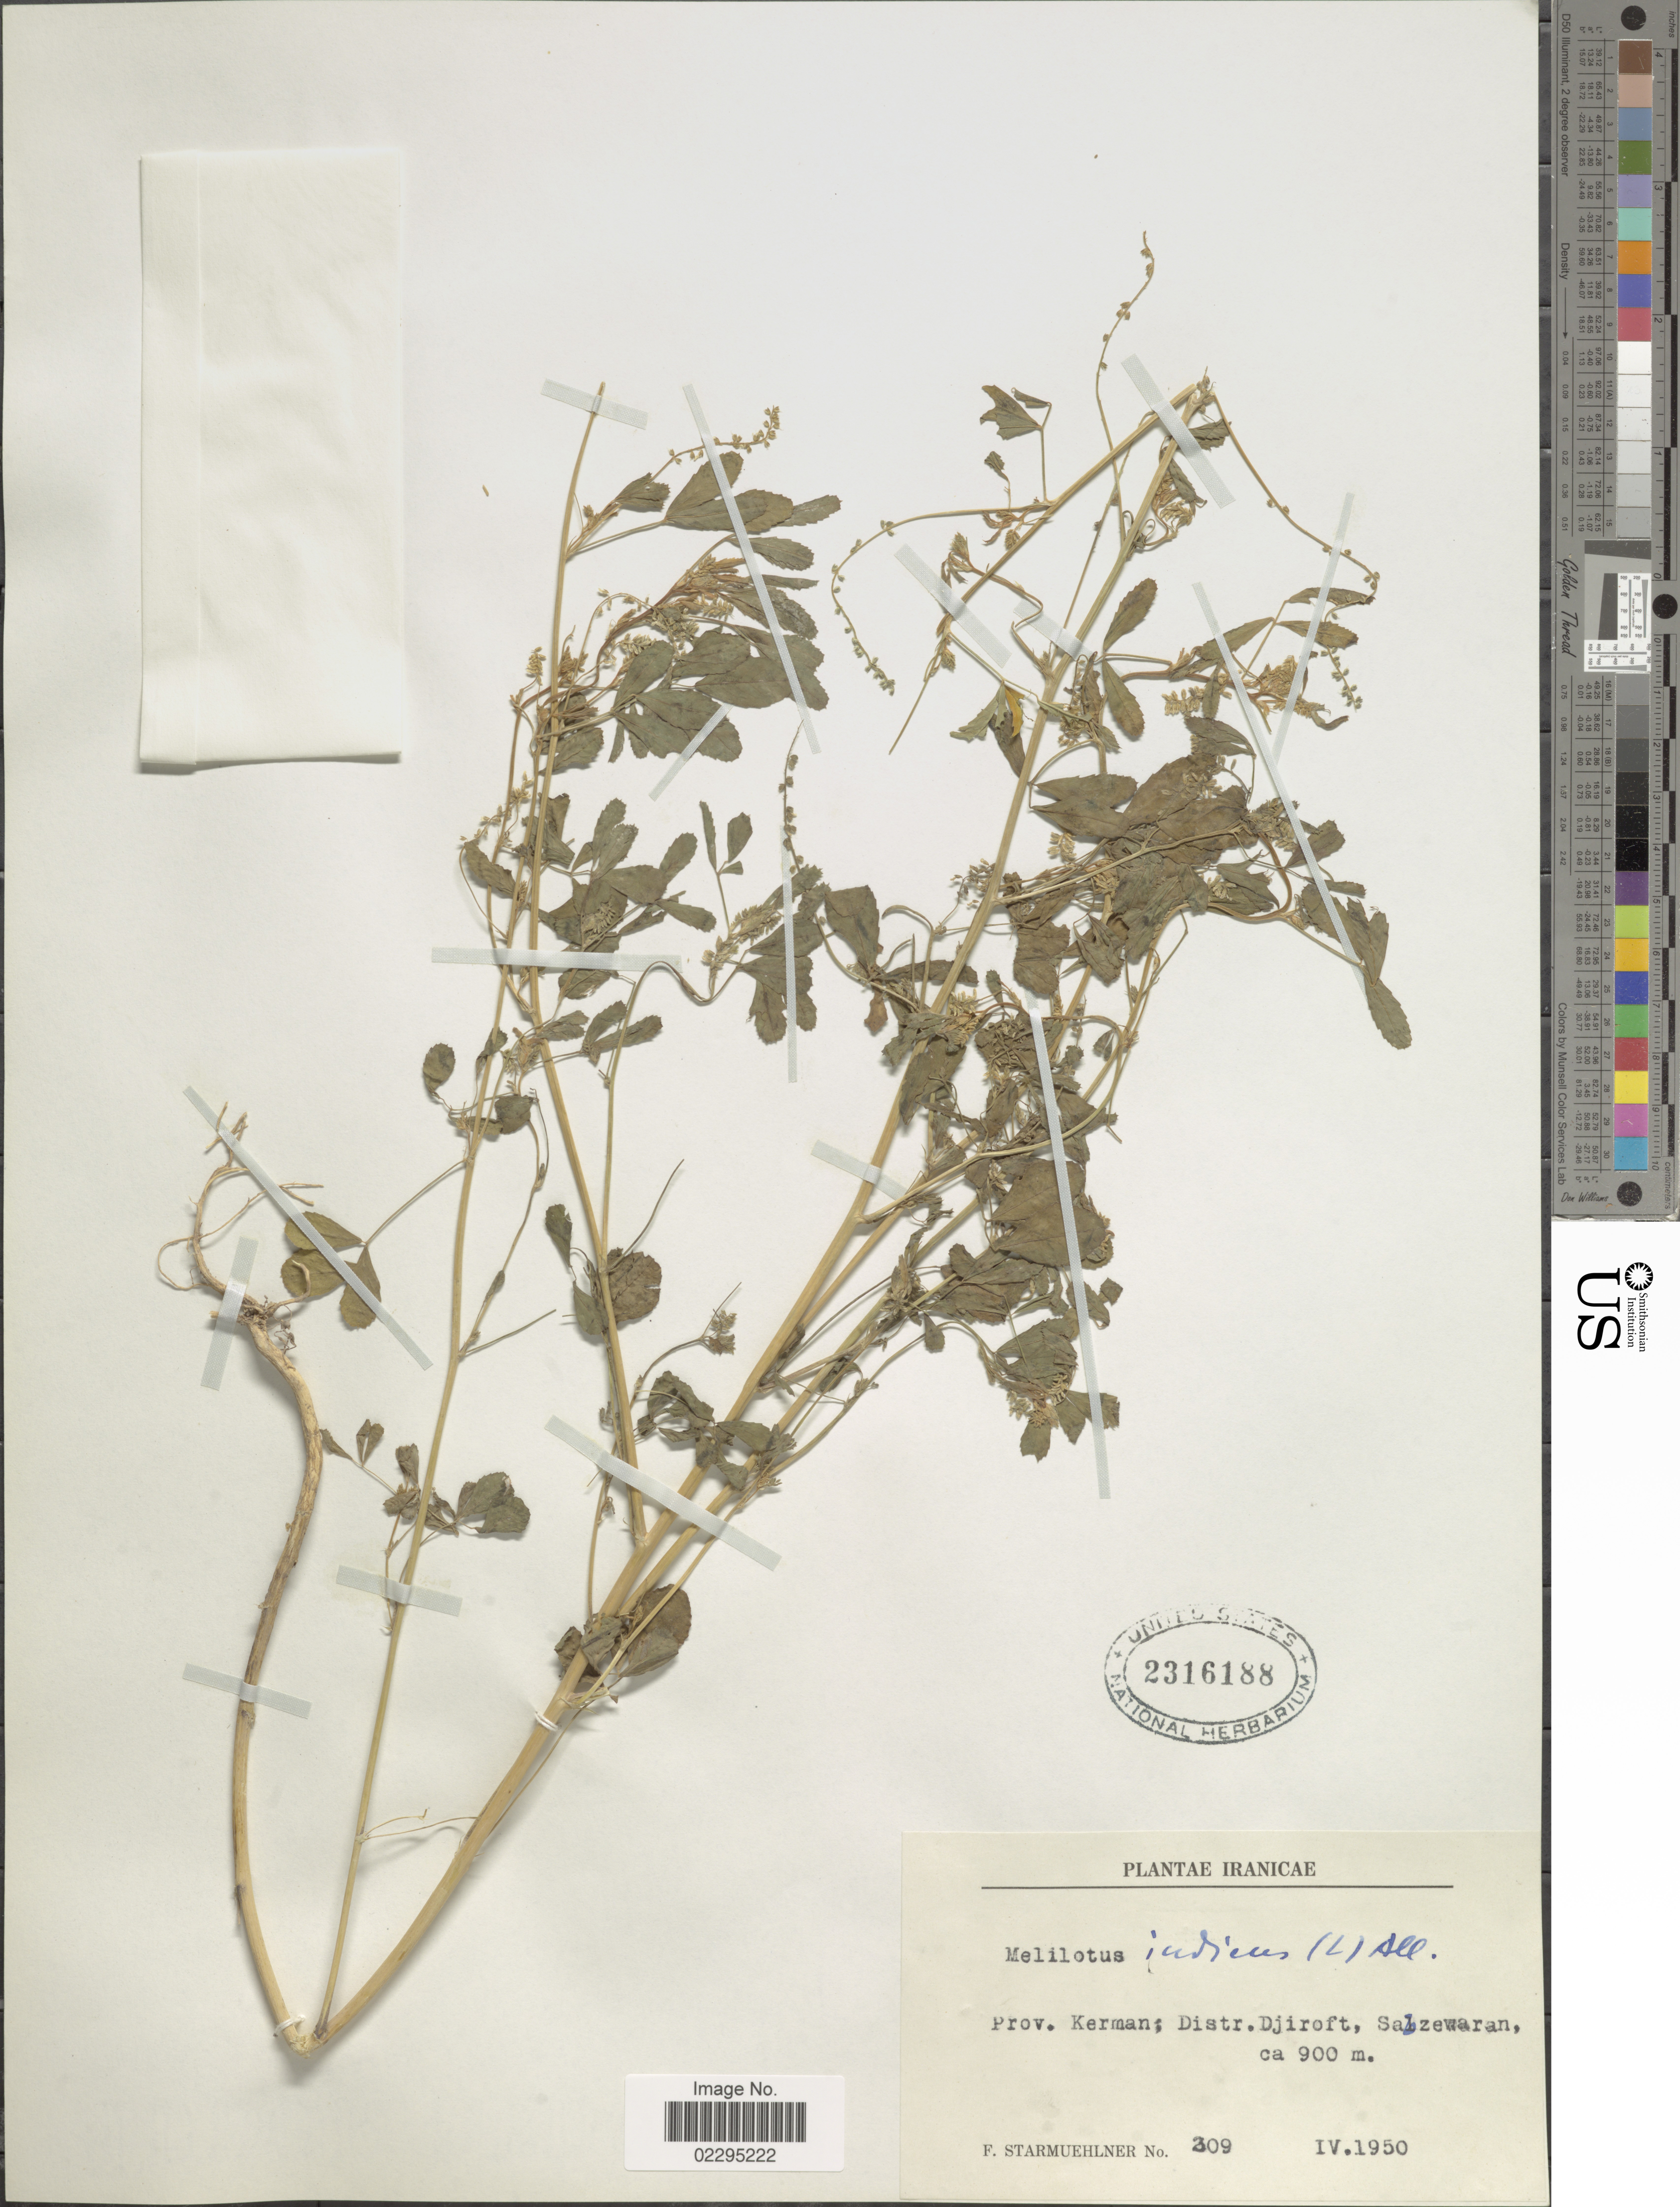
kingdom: Plantae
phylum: Tracheophyta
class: Magnoliopsida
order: Fabales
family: Fabaceae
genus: Melilotus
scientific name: Melilotus indicus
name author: (L.) All.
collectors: F. Starmuehlner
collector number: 309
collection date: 1950-04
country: Iran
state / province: Kerman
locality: Iranicae, Prov. Kerman; Distr. Djiroft, Salzewaran [interpreted].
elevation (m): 900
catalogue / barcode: US 2316188